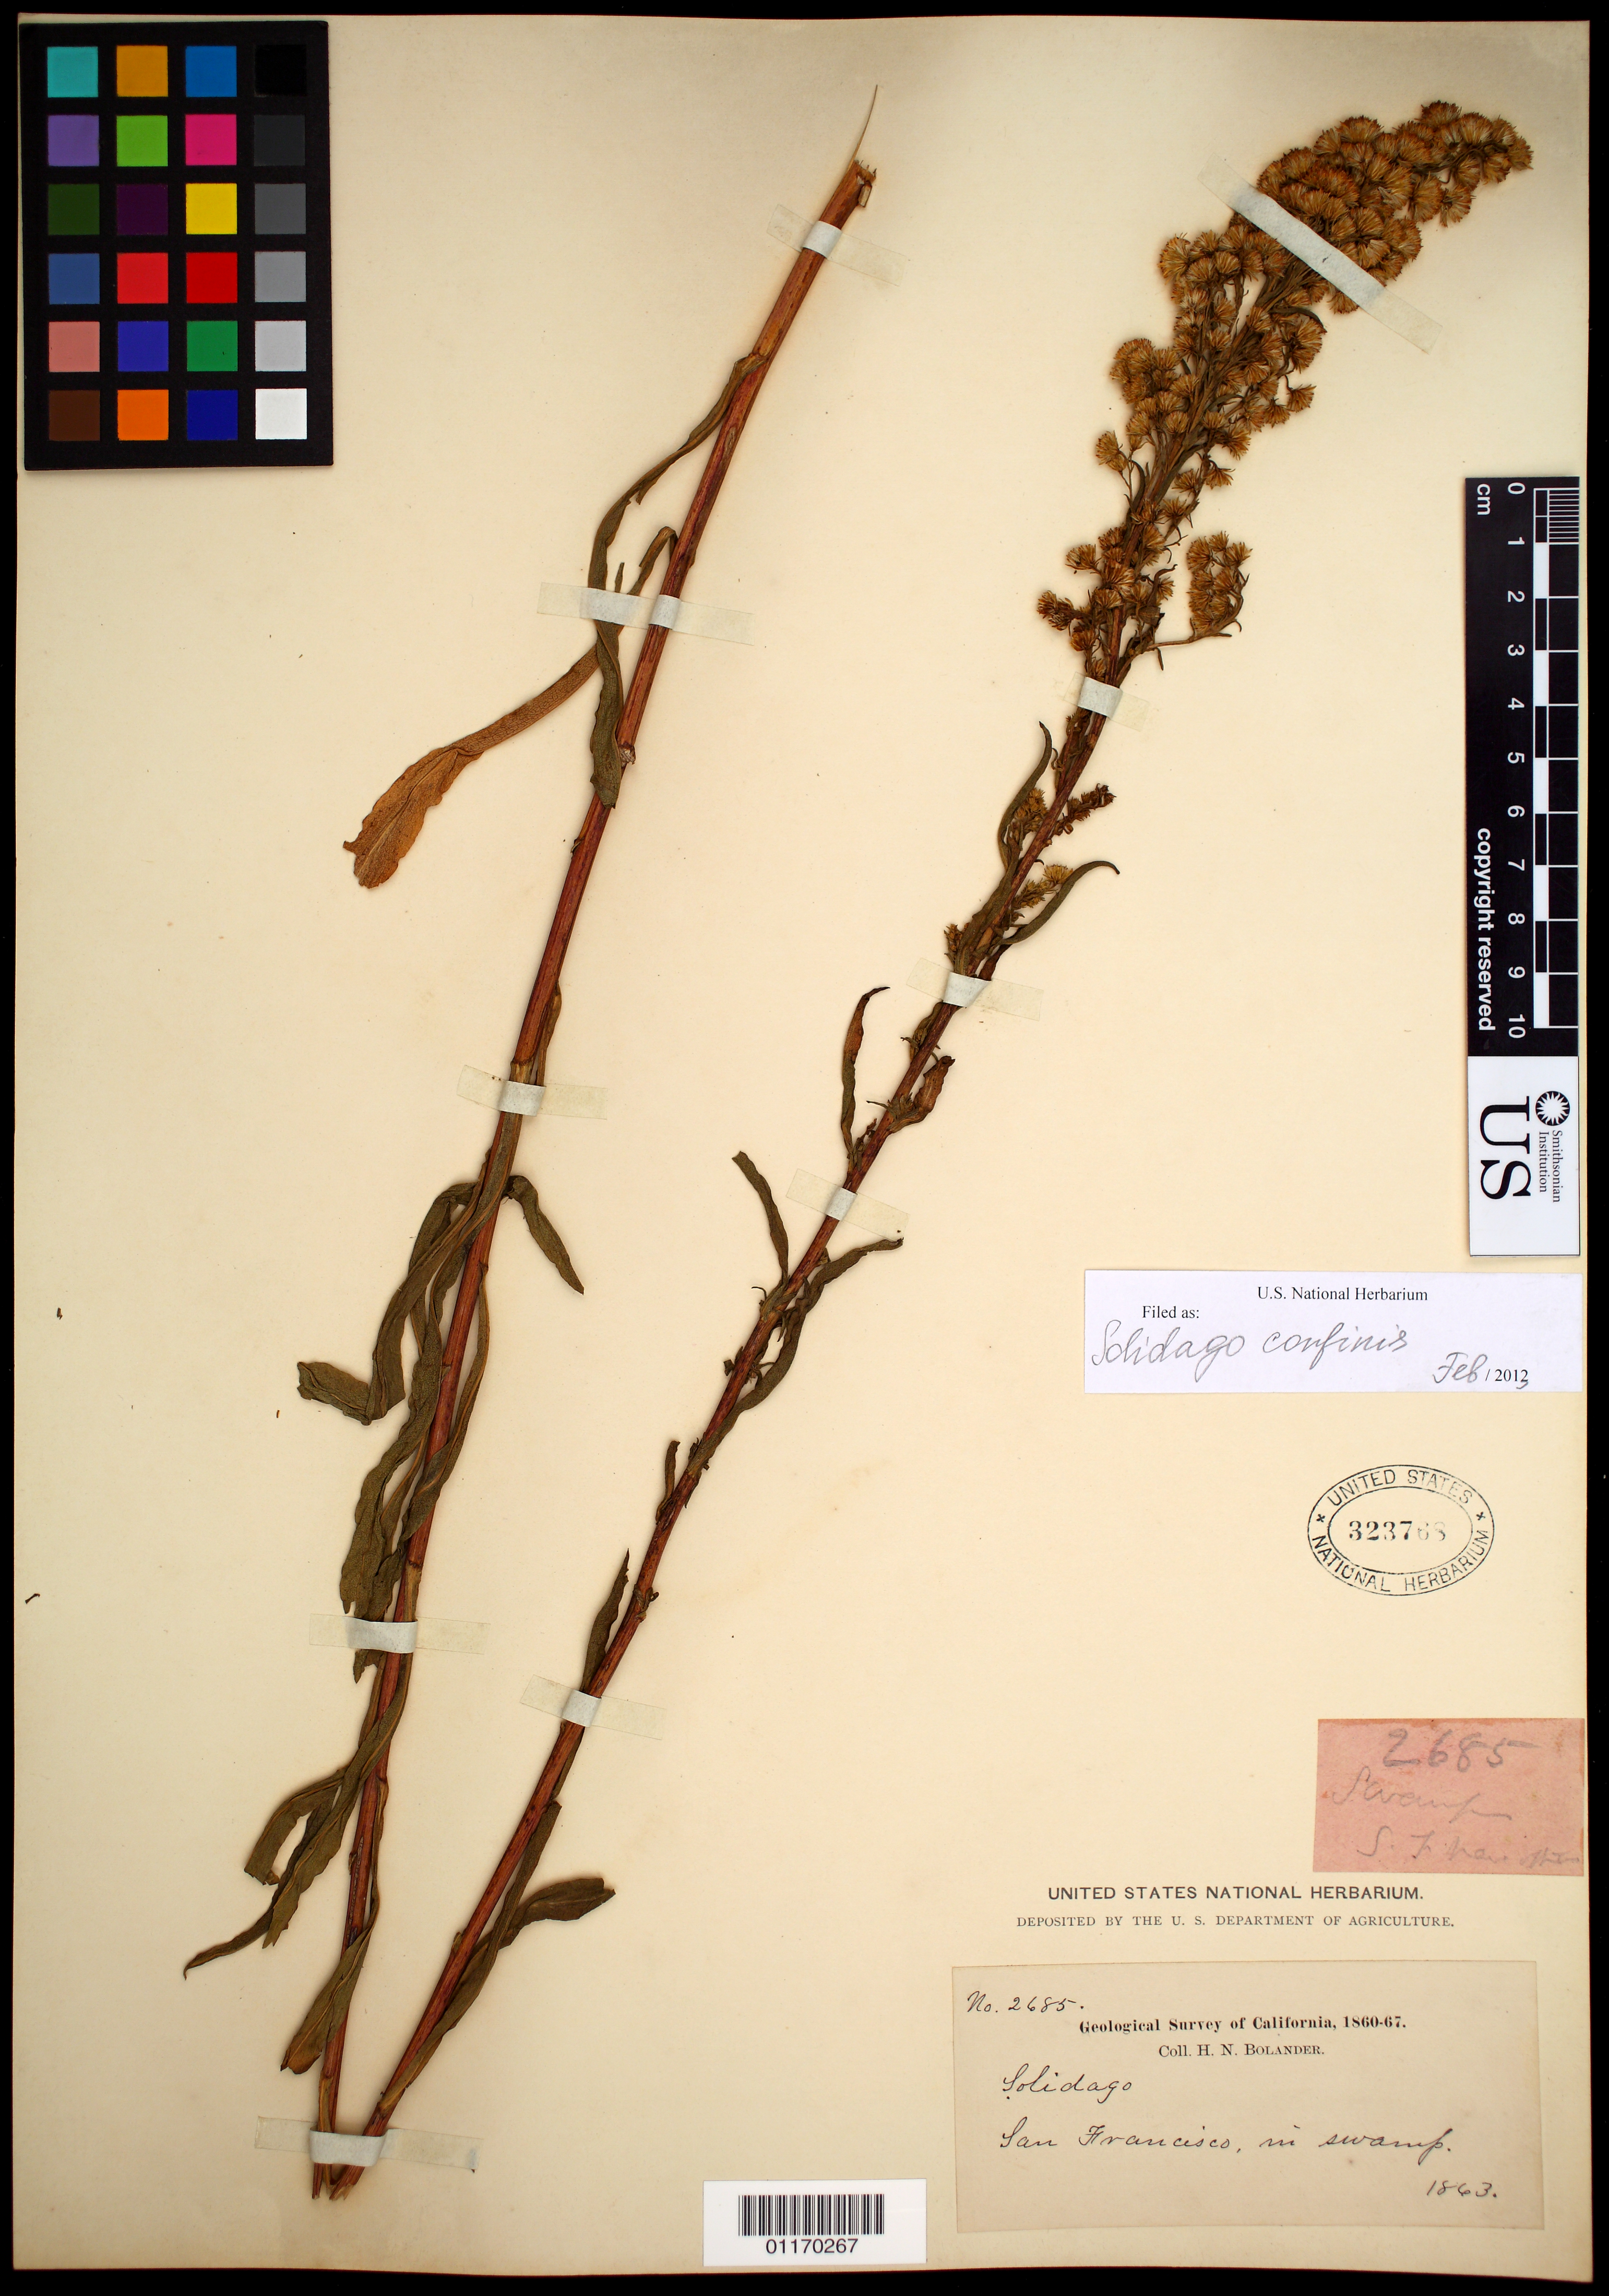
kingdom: Plantae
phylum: Tracheophyta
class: Magnoliopsida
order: Asterales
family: Asteraceae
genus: Solidago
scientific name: Solidago confinis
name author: A. Gray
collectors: H. Bolander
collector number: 2685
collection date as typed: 1863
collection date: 1863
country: United States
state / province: California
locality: in swamps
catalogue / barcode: US 323768